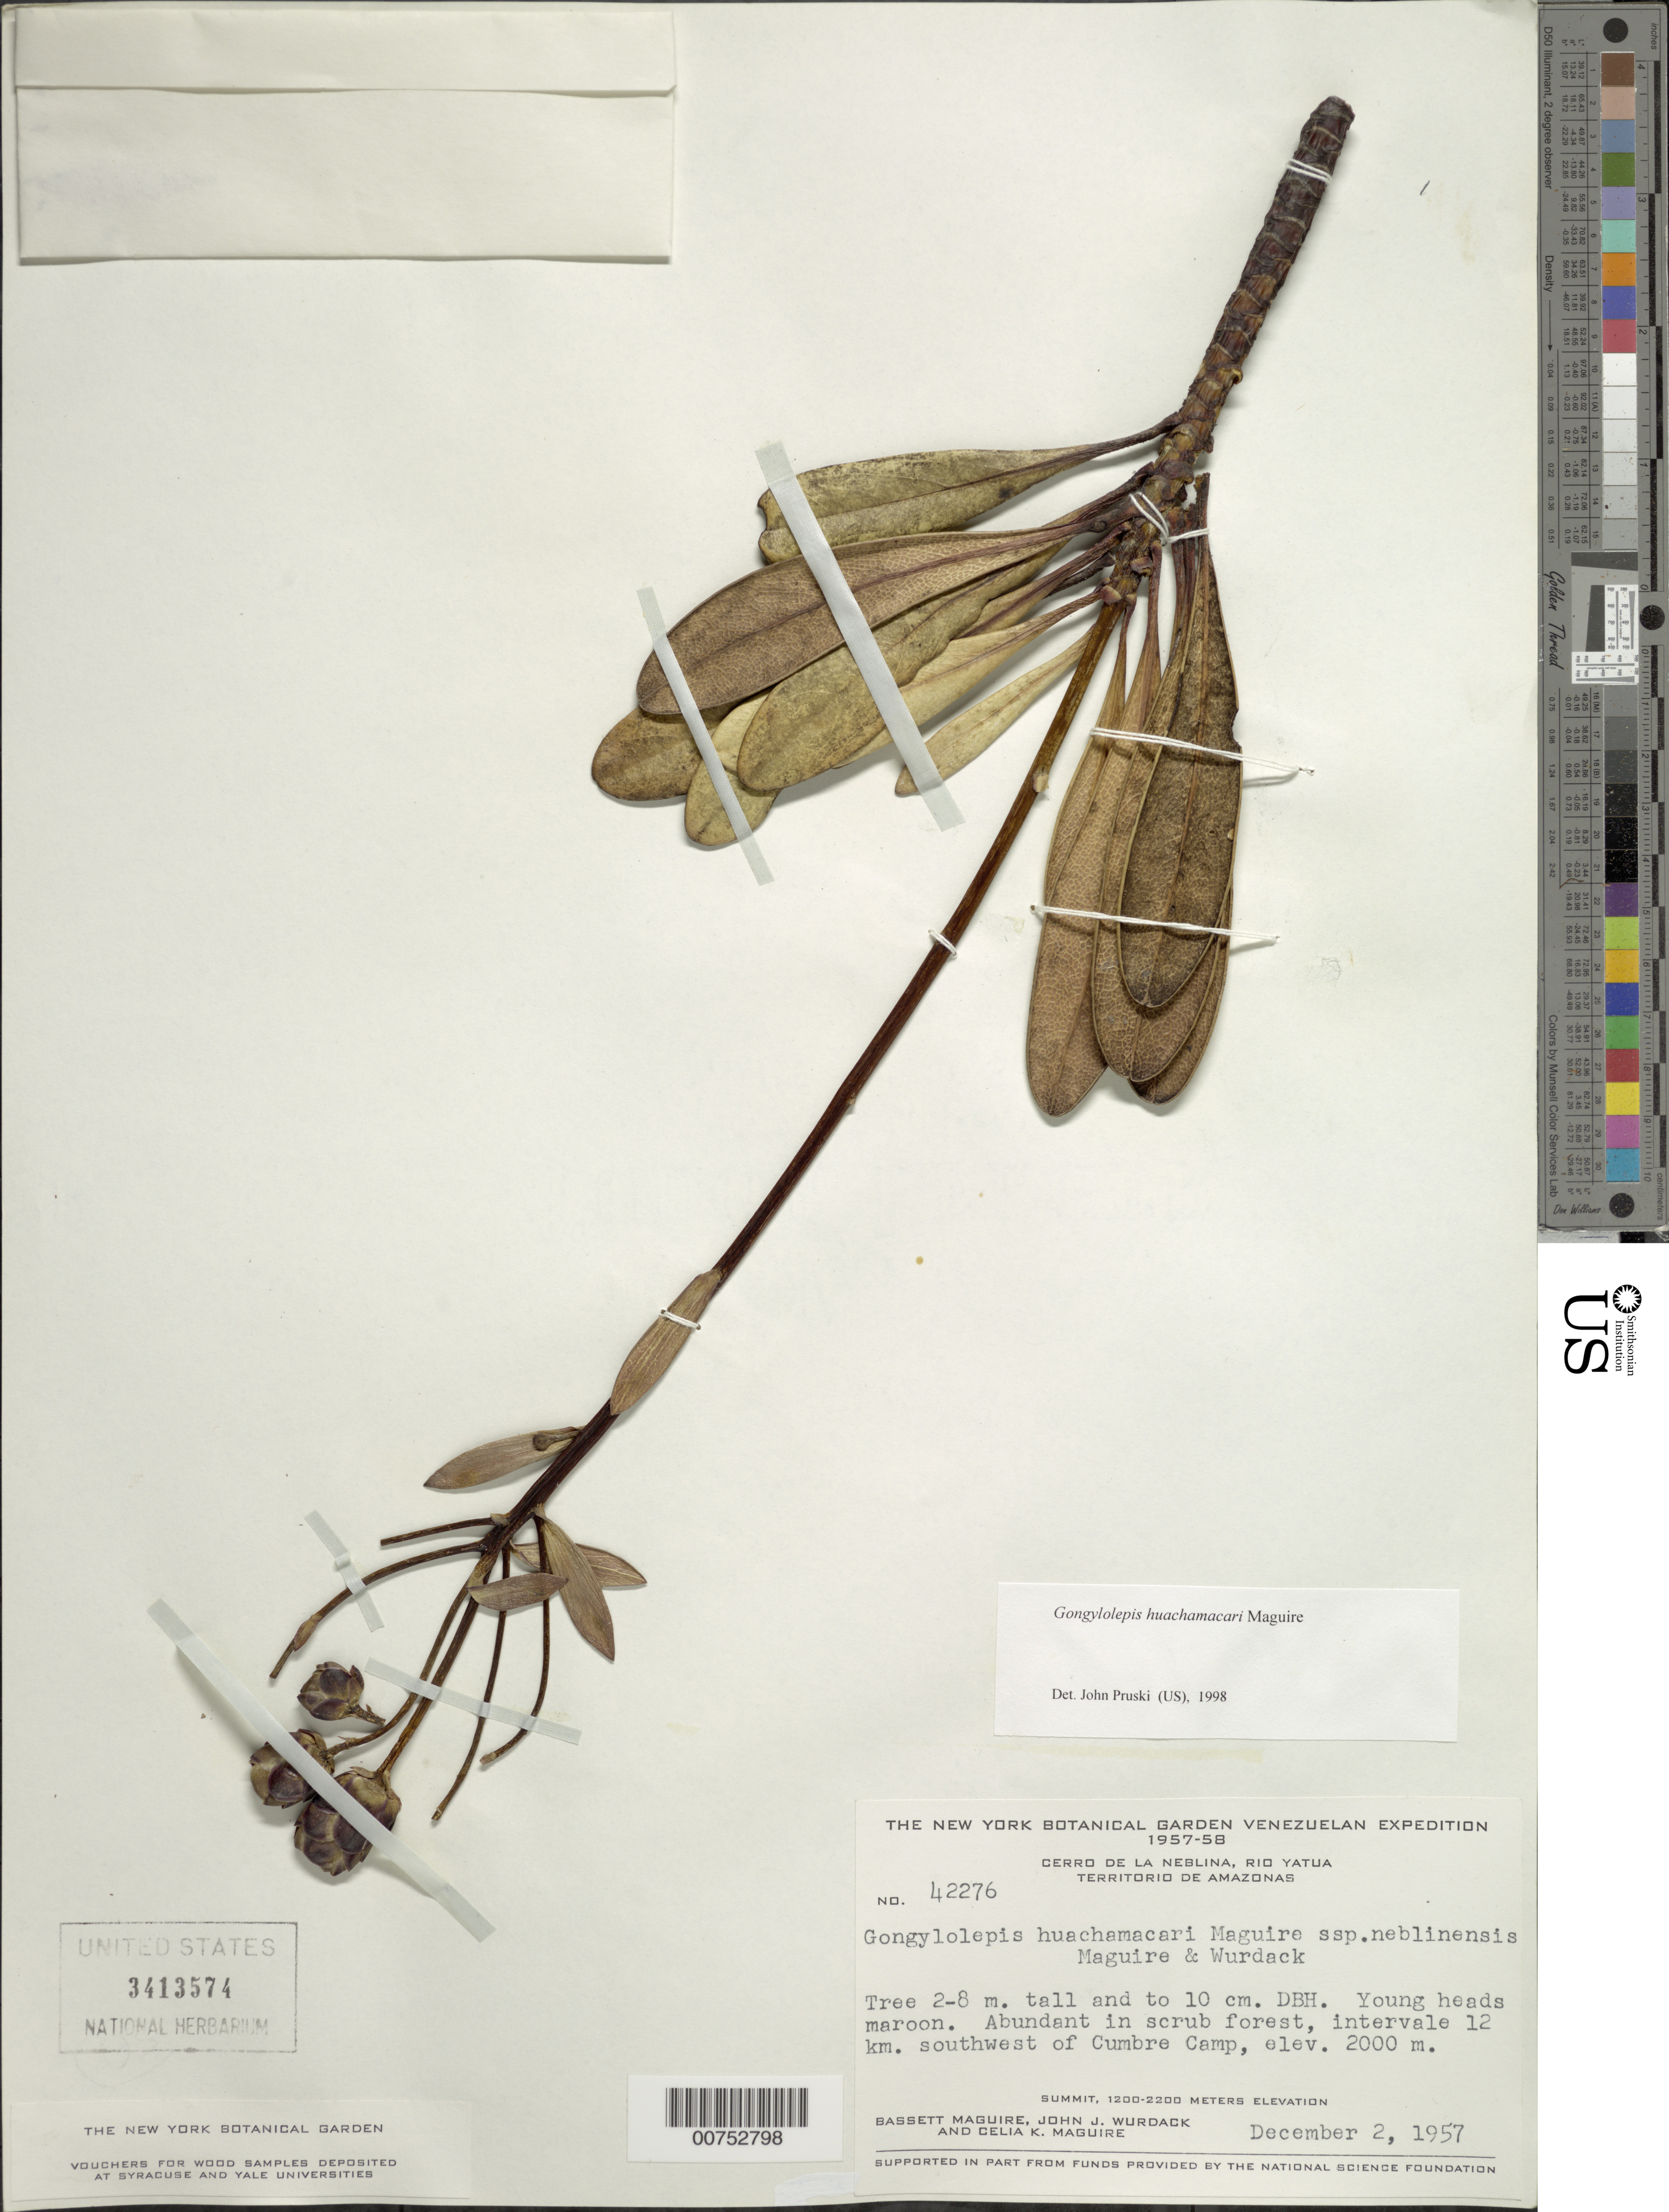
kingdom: Plantae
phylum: Tracheophyta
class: Magnoliopsida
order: Asterales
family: Asteraceae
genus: Gongylolepis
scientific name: Gongylolepis huachamacari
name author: Maguire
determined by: Pruski, J. F.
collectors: B. Maguire, J. J. Wurdack & C. K. Maguire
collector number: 42276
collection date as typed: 1-Dec-57 to 2-Dec-57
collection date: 1957-12-01/1957-12-02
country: Venezuela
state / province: Amazonas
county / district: Río Negro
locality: Cerro de la Neblina, Río Yatua, 5-18 km SW of Cumbre Camp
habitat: Summit. Scrub forest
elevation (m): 2000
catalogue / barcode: US 3413574